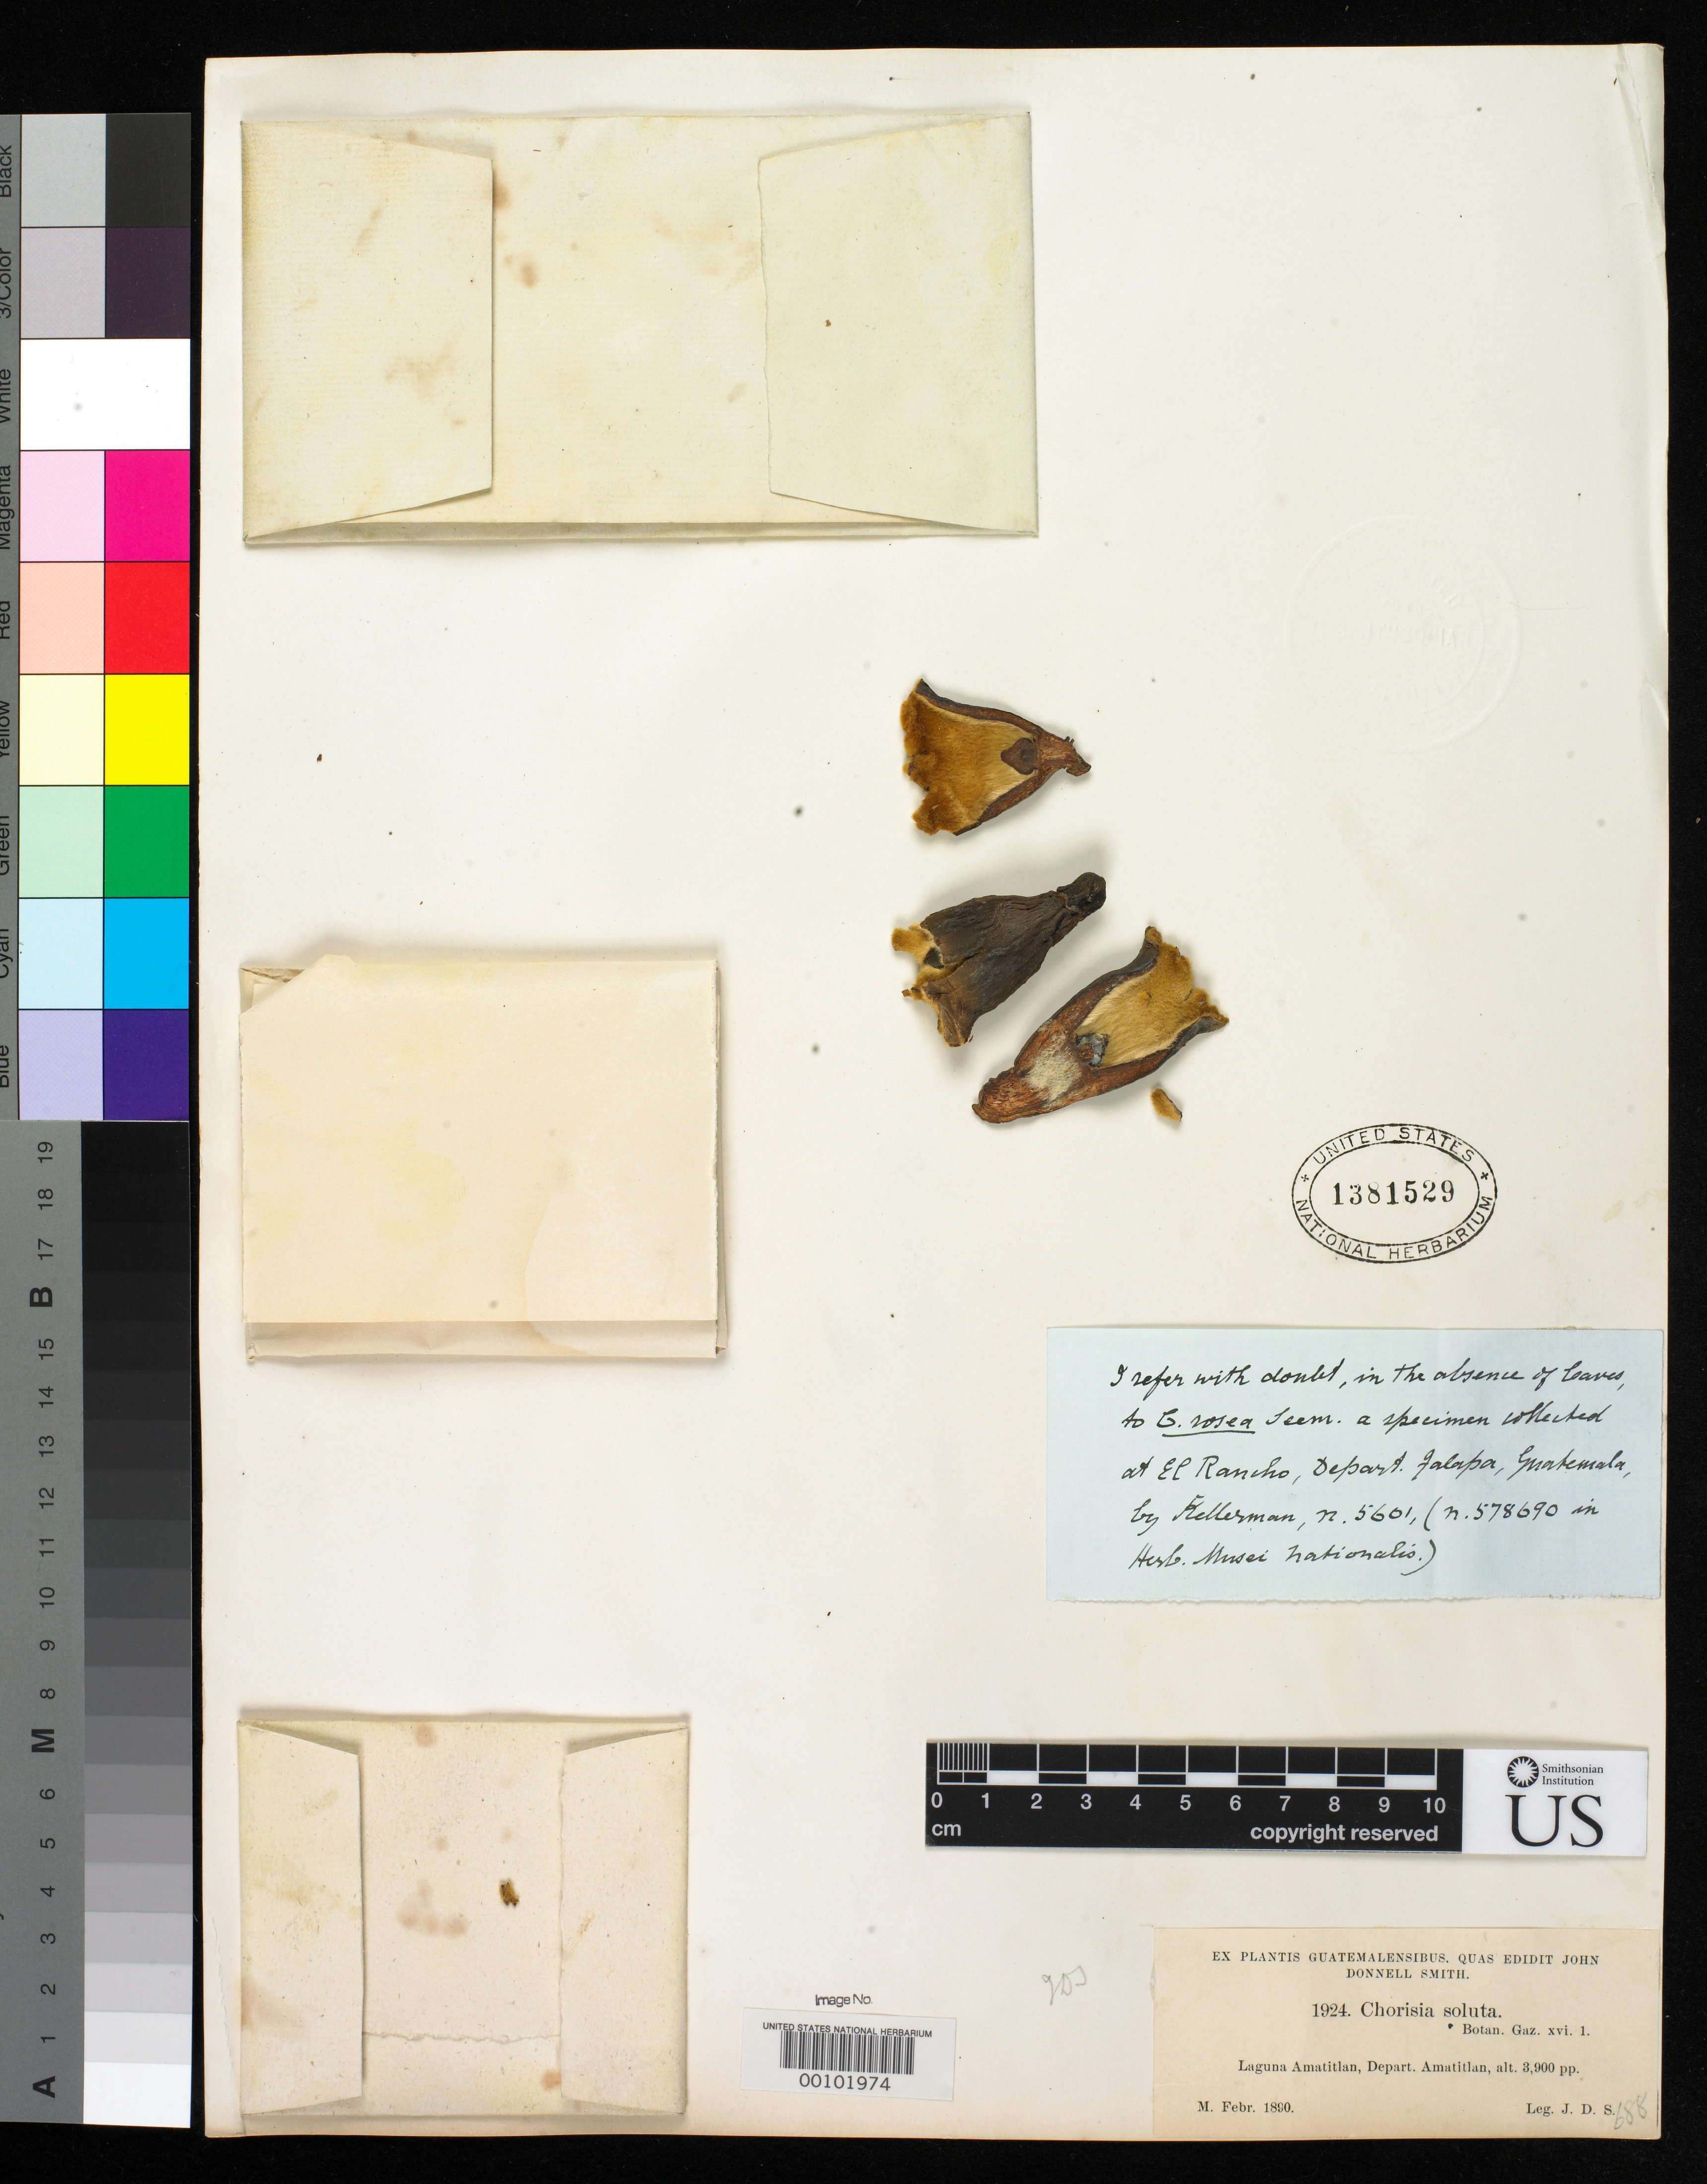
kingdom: Plantae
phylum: Tracheophyta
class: Magnoliopsida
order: Malvales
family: Malvaceae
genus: Chorisia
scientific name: Chorisia soluta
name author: Donn. Sm.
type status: Type Collection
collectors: J. Donnell Smith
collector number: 1924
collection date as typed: Feb 1890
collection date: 1890-02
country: Guatemala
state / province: Escuintla / Guatemala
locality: Amatitlán.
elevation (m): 1189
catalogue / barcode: US 1381529